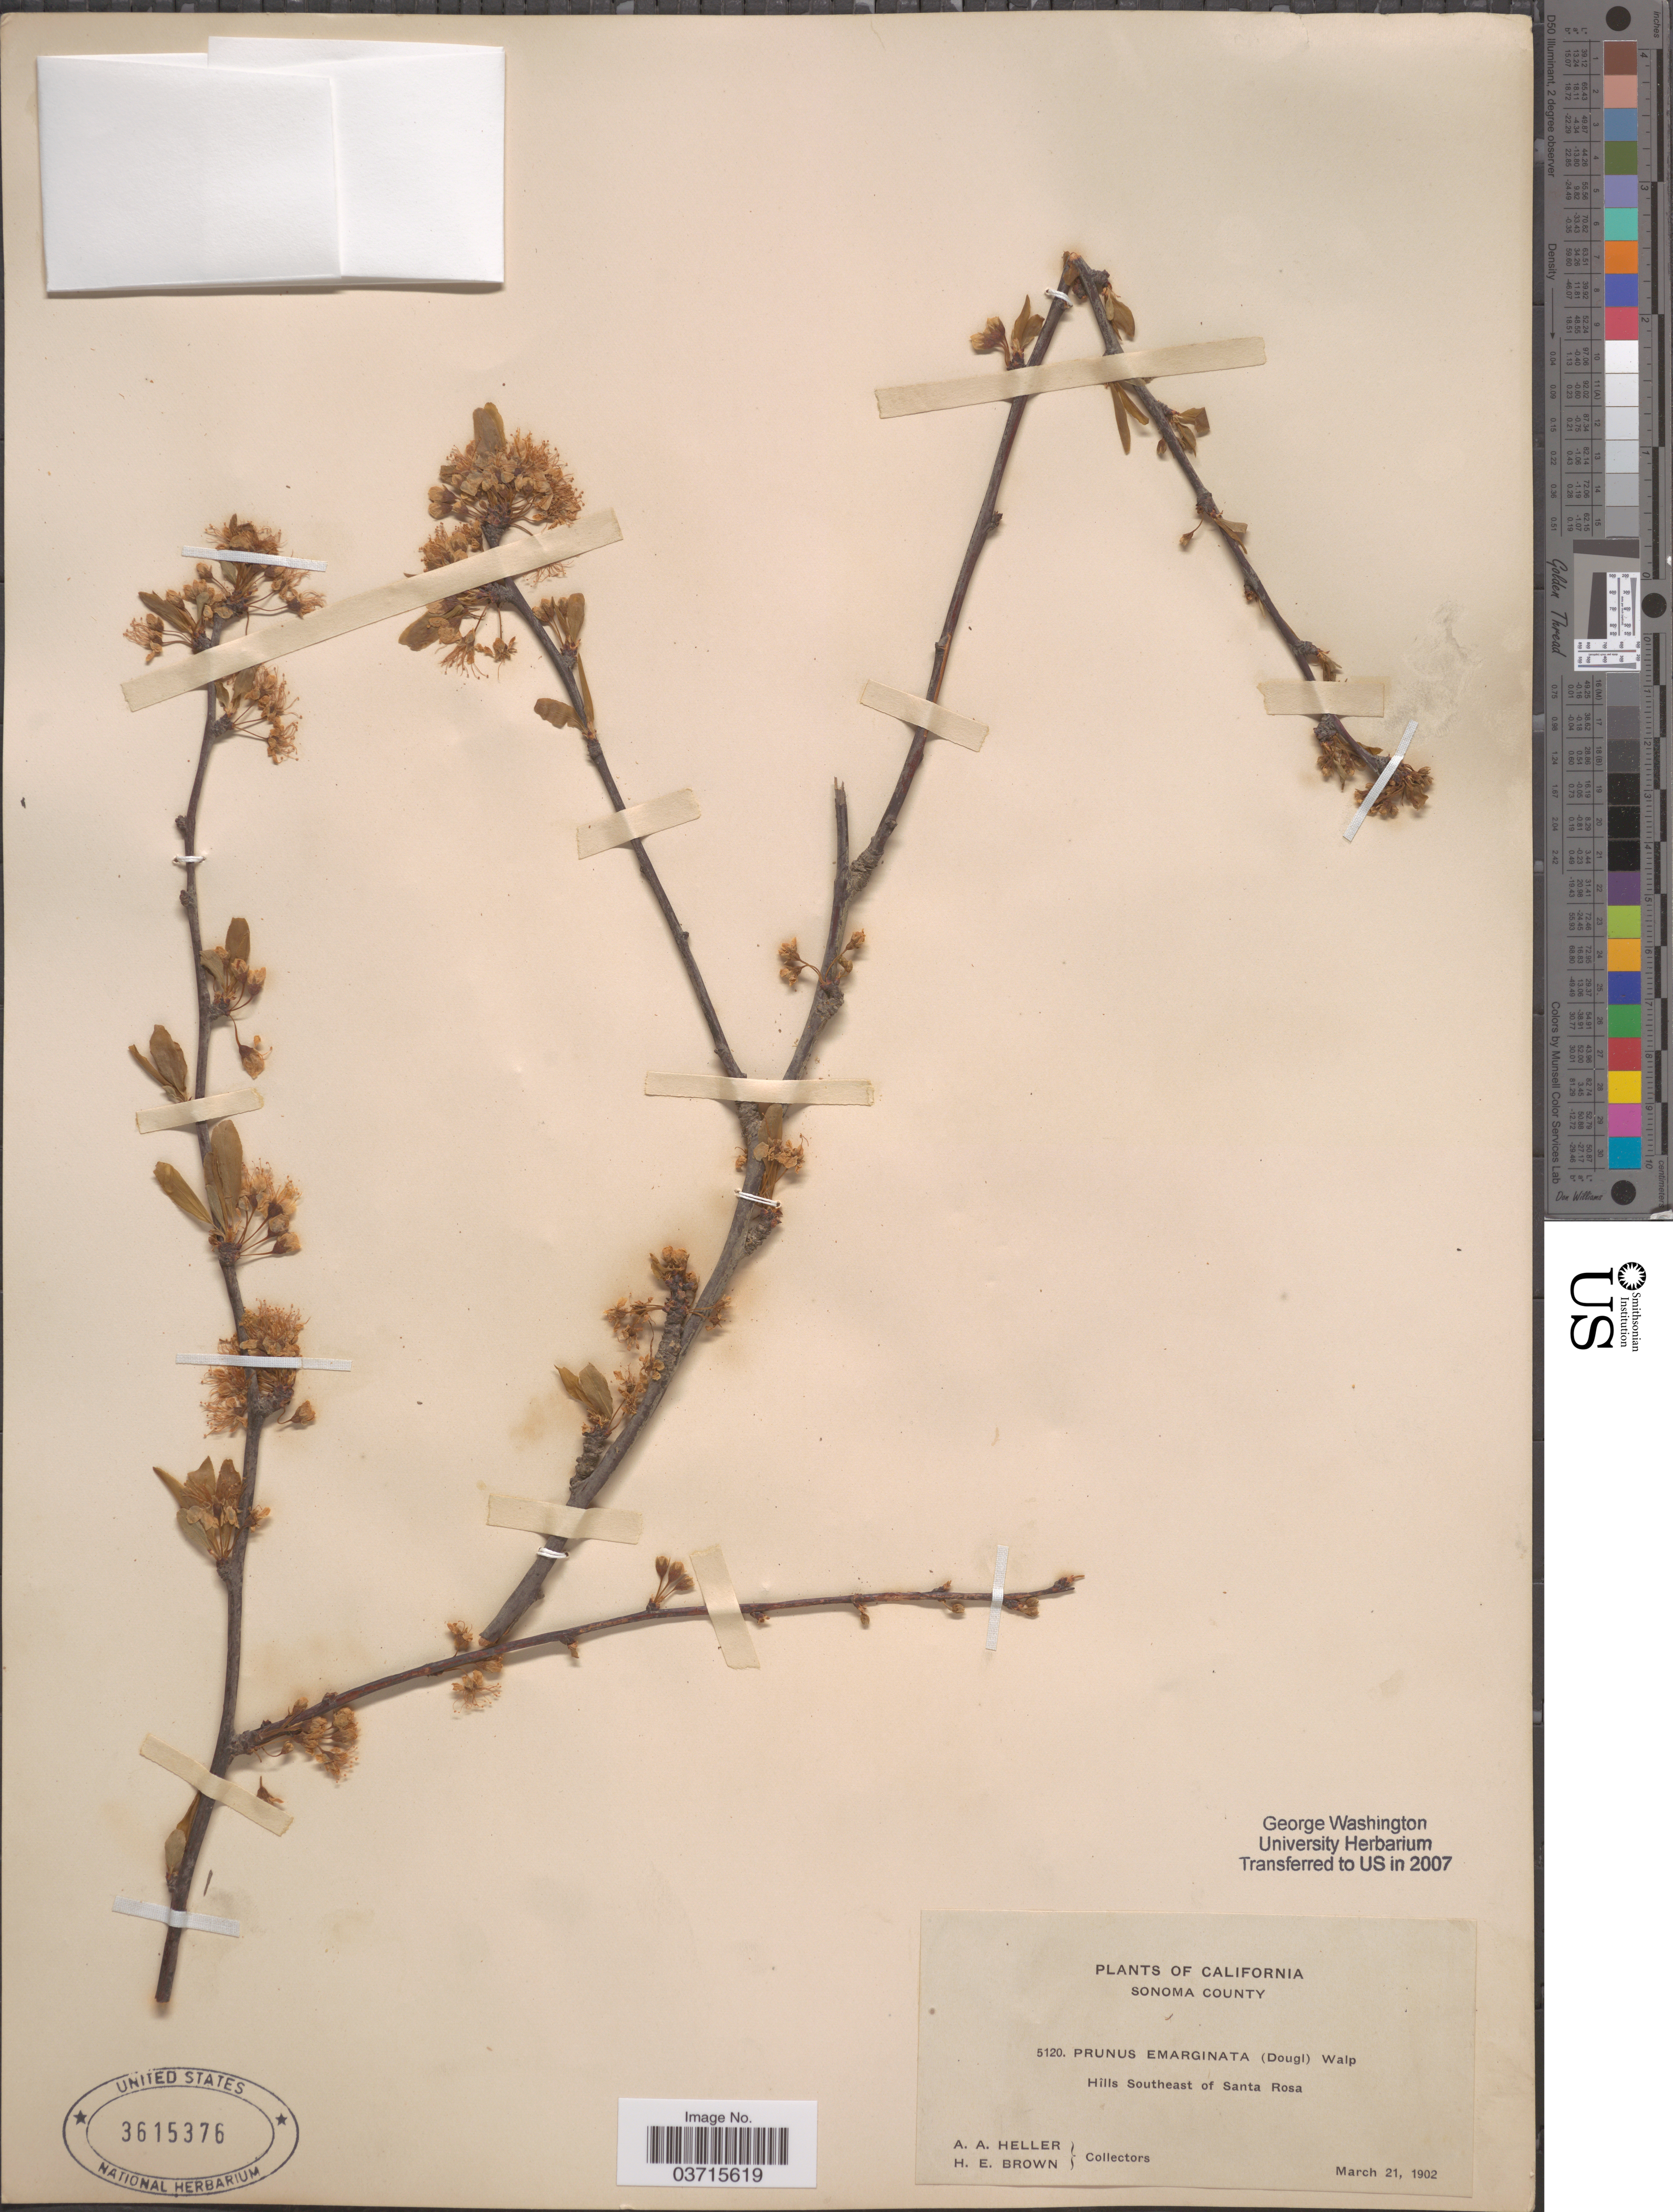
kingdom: Plantae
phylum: Tracheophyta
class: Magnoliopsida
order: Rosales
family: Rosaceae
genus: Prunus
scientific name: Prunus emarginata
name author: (Douglas ex Hook.) Eaton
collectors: A. A. Heller & H. E. Brown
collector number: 5120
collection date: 1902-03-21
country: United States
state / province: California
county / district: Sonoma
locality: Sonoma County. Hills Southeast of Santa Rosa.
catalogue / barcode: US 3615376